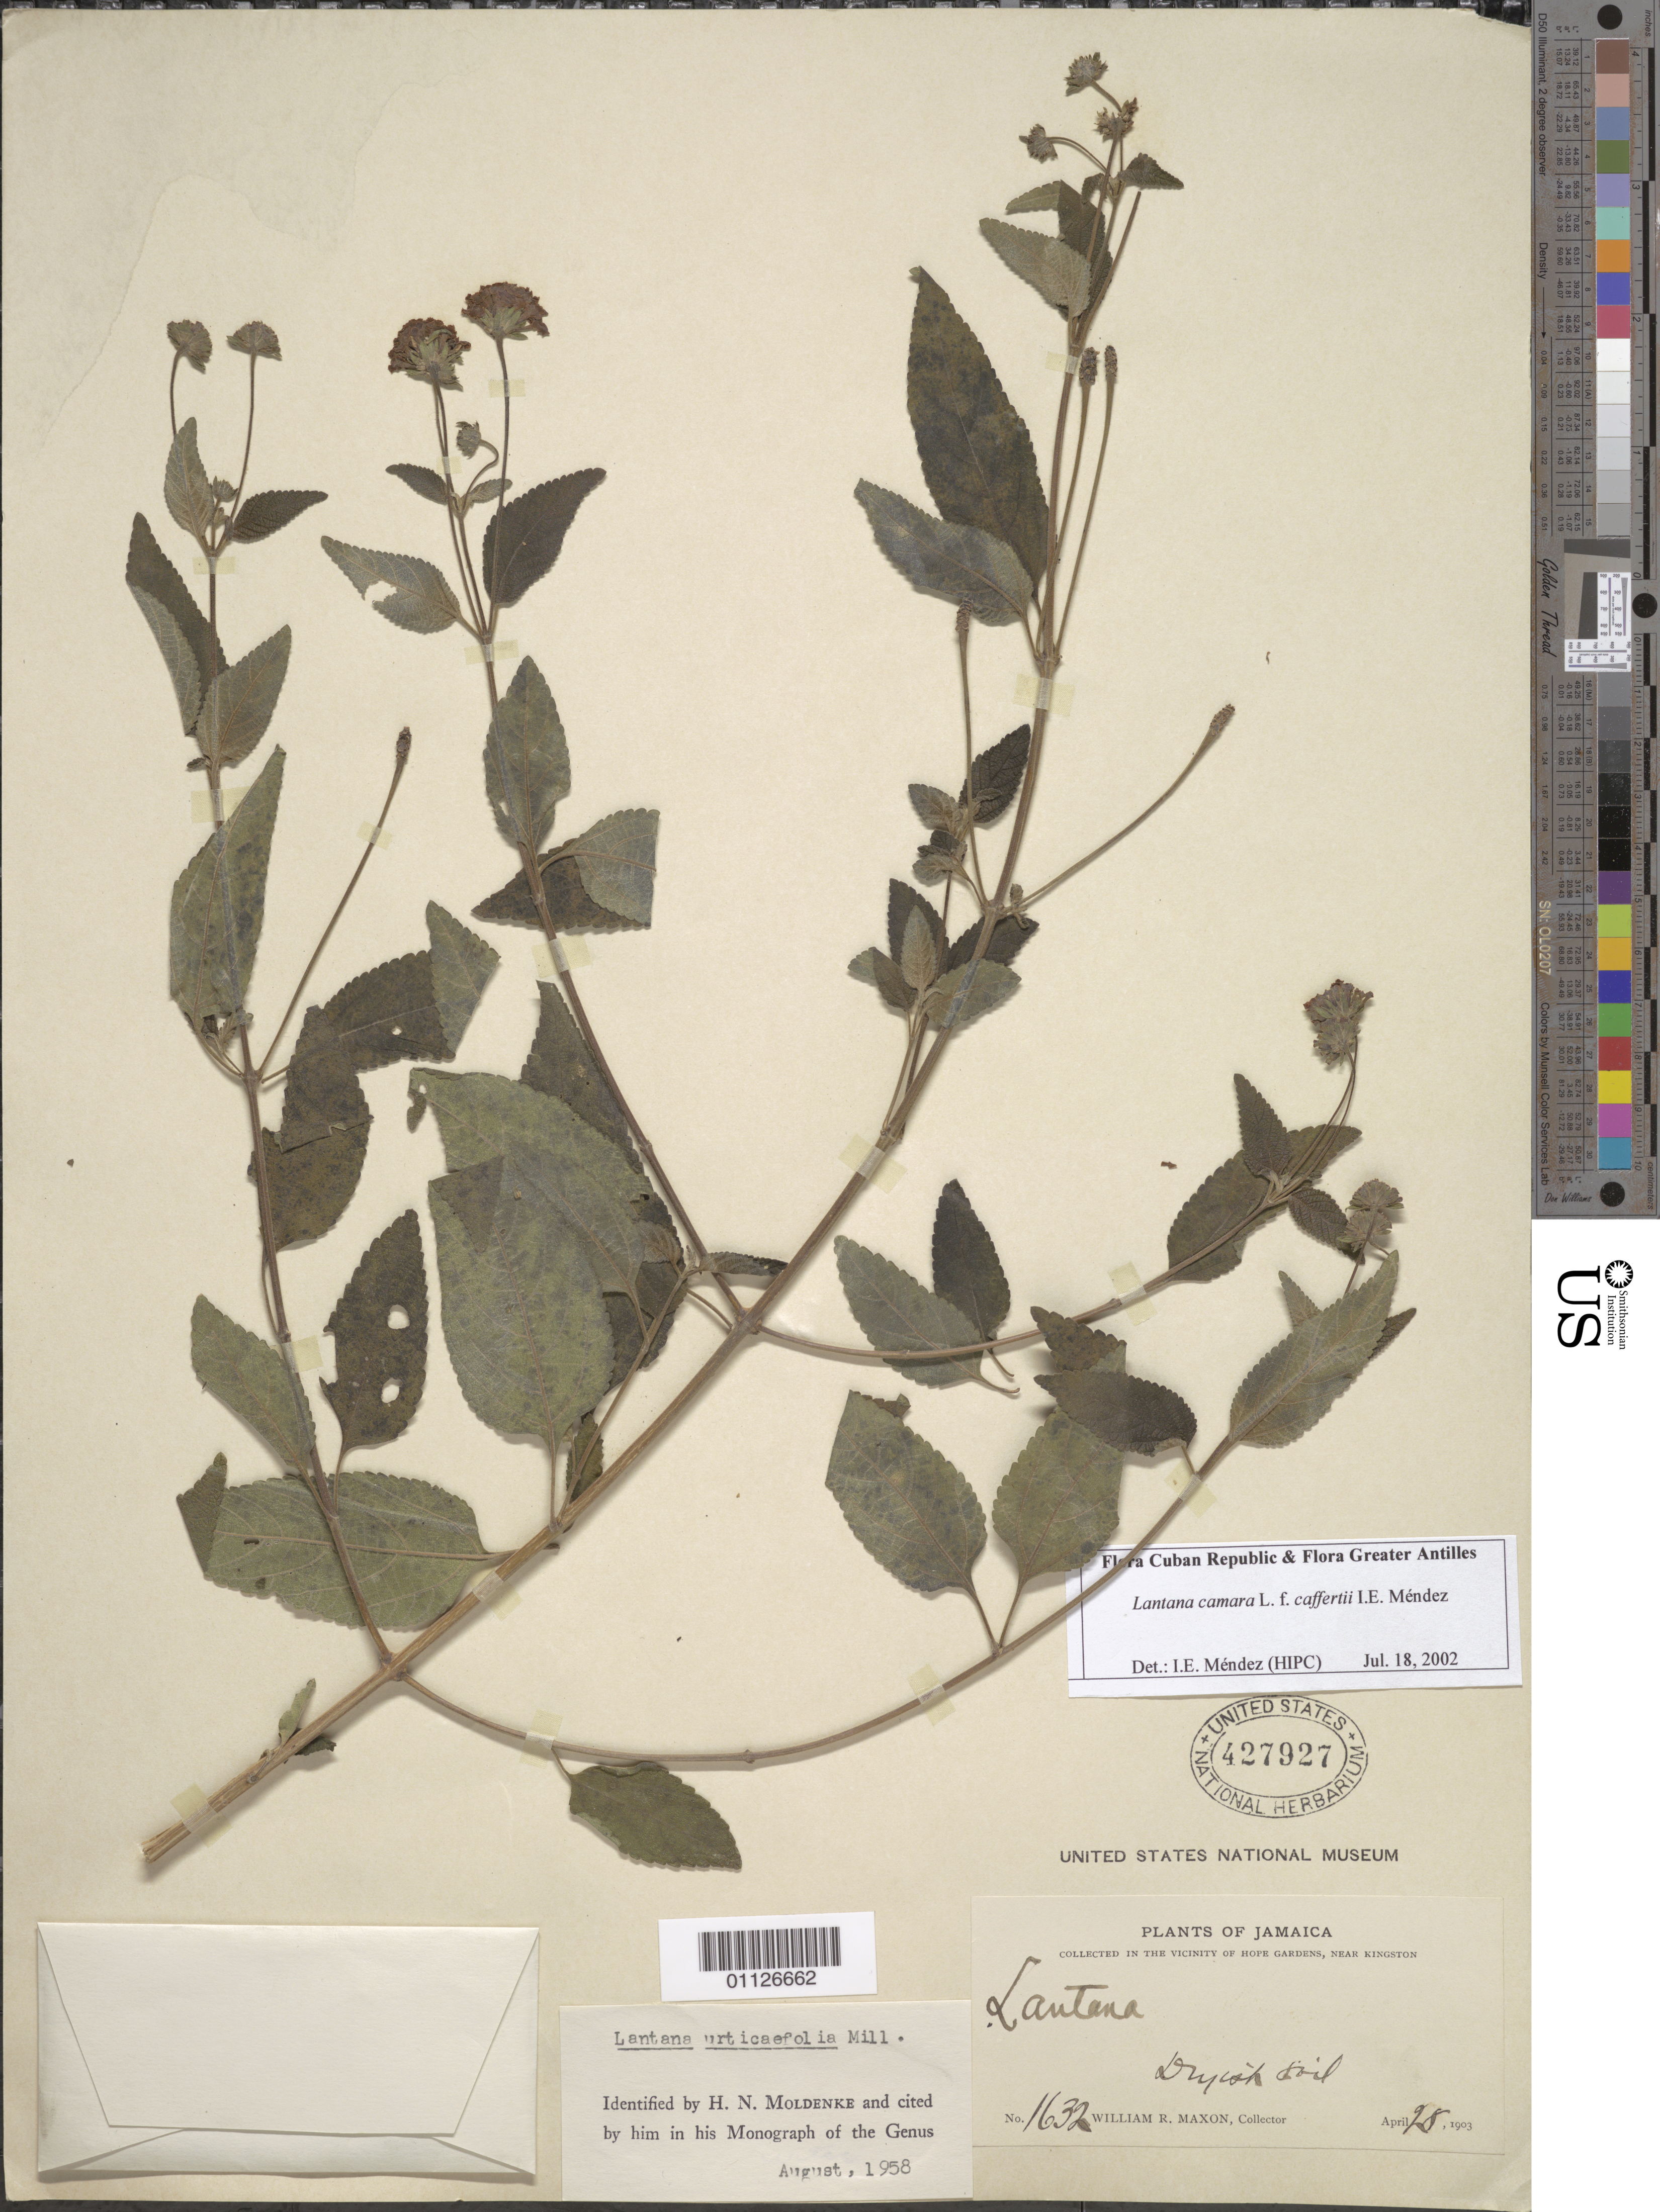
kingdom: Plantae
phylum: Tracheophyta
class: Magnoliopsida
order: Lamiales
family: Verbenaceae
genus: Lantana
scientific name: Lantana camara f. caffertyi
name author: I.E. Méndez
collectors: W. R. Maxon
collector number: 1632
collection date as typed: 28 Apr 1903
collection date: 1903-04-28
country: Jamaica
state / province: Saint Andrew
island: Jamaica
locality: Vicinity of Hope Gardens, near Kingston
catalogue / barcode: US 427927